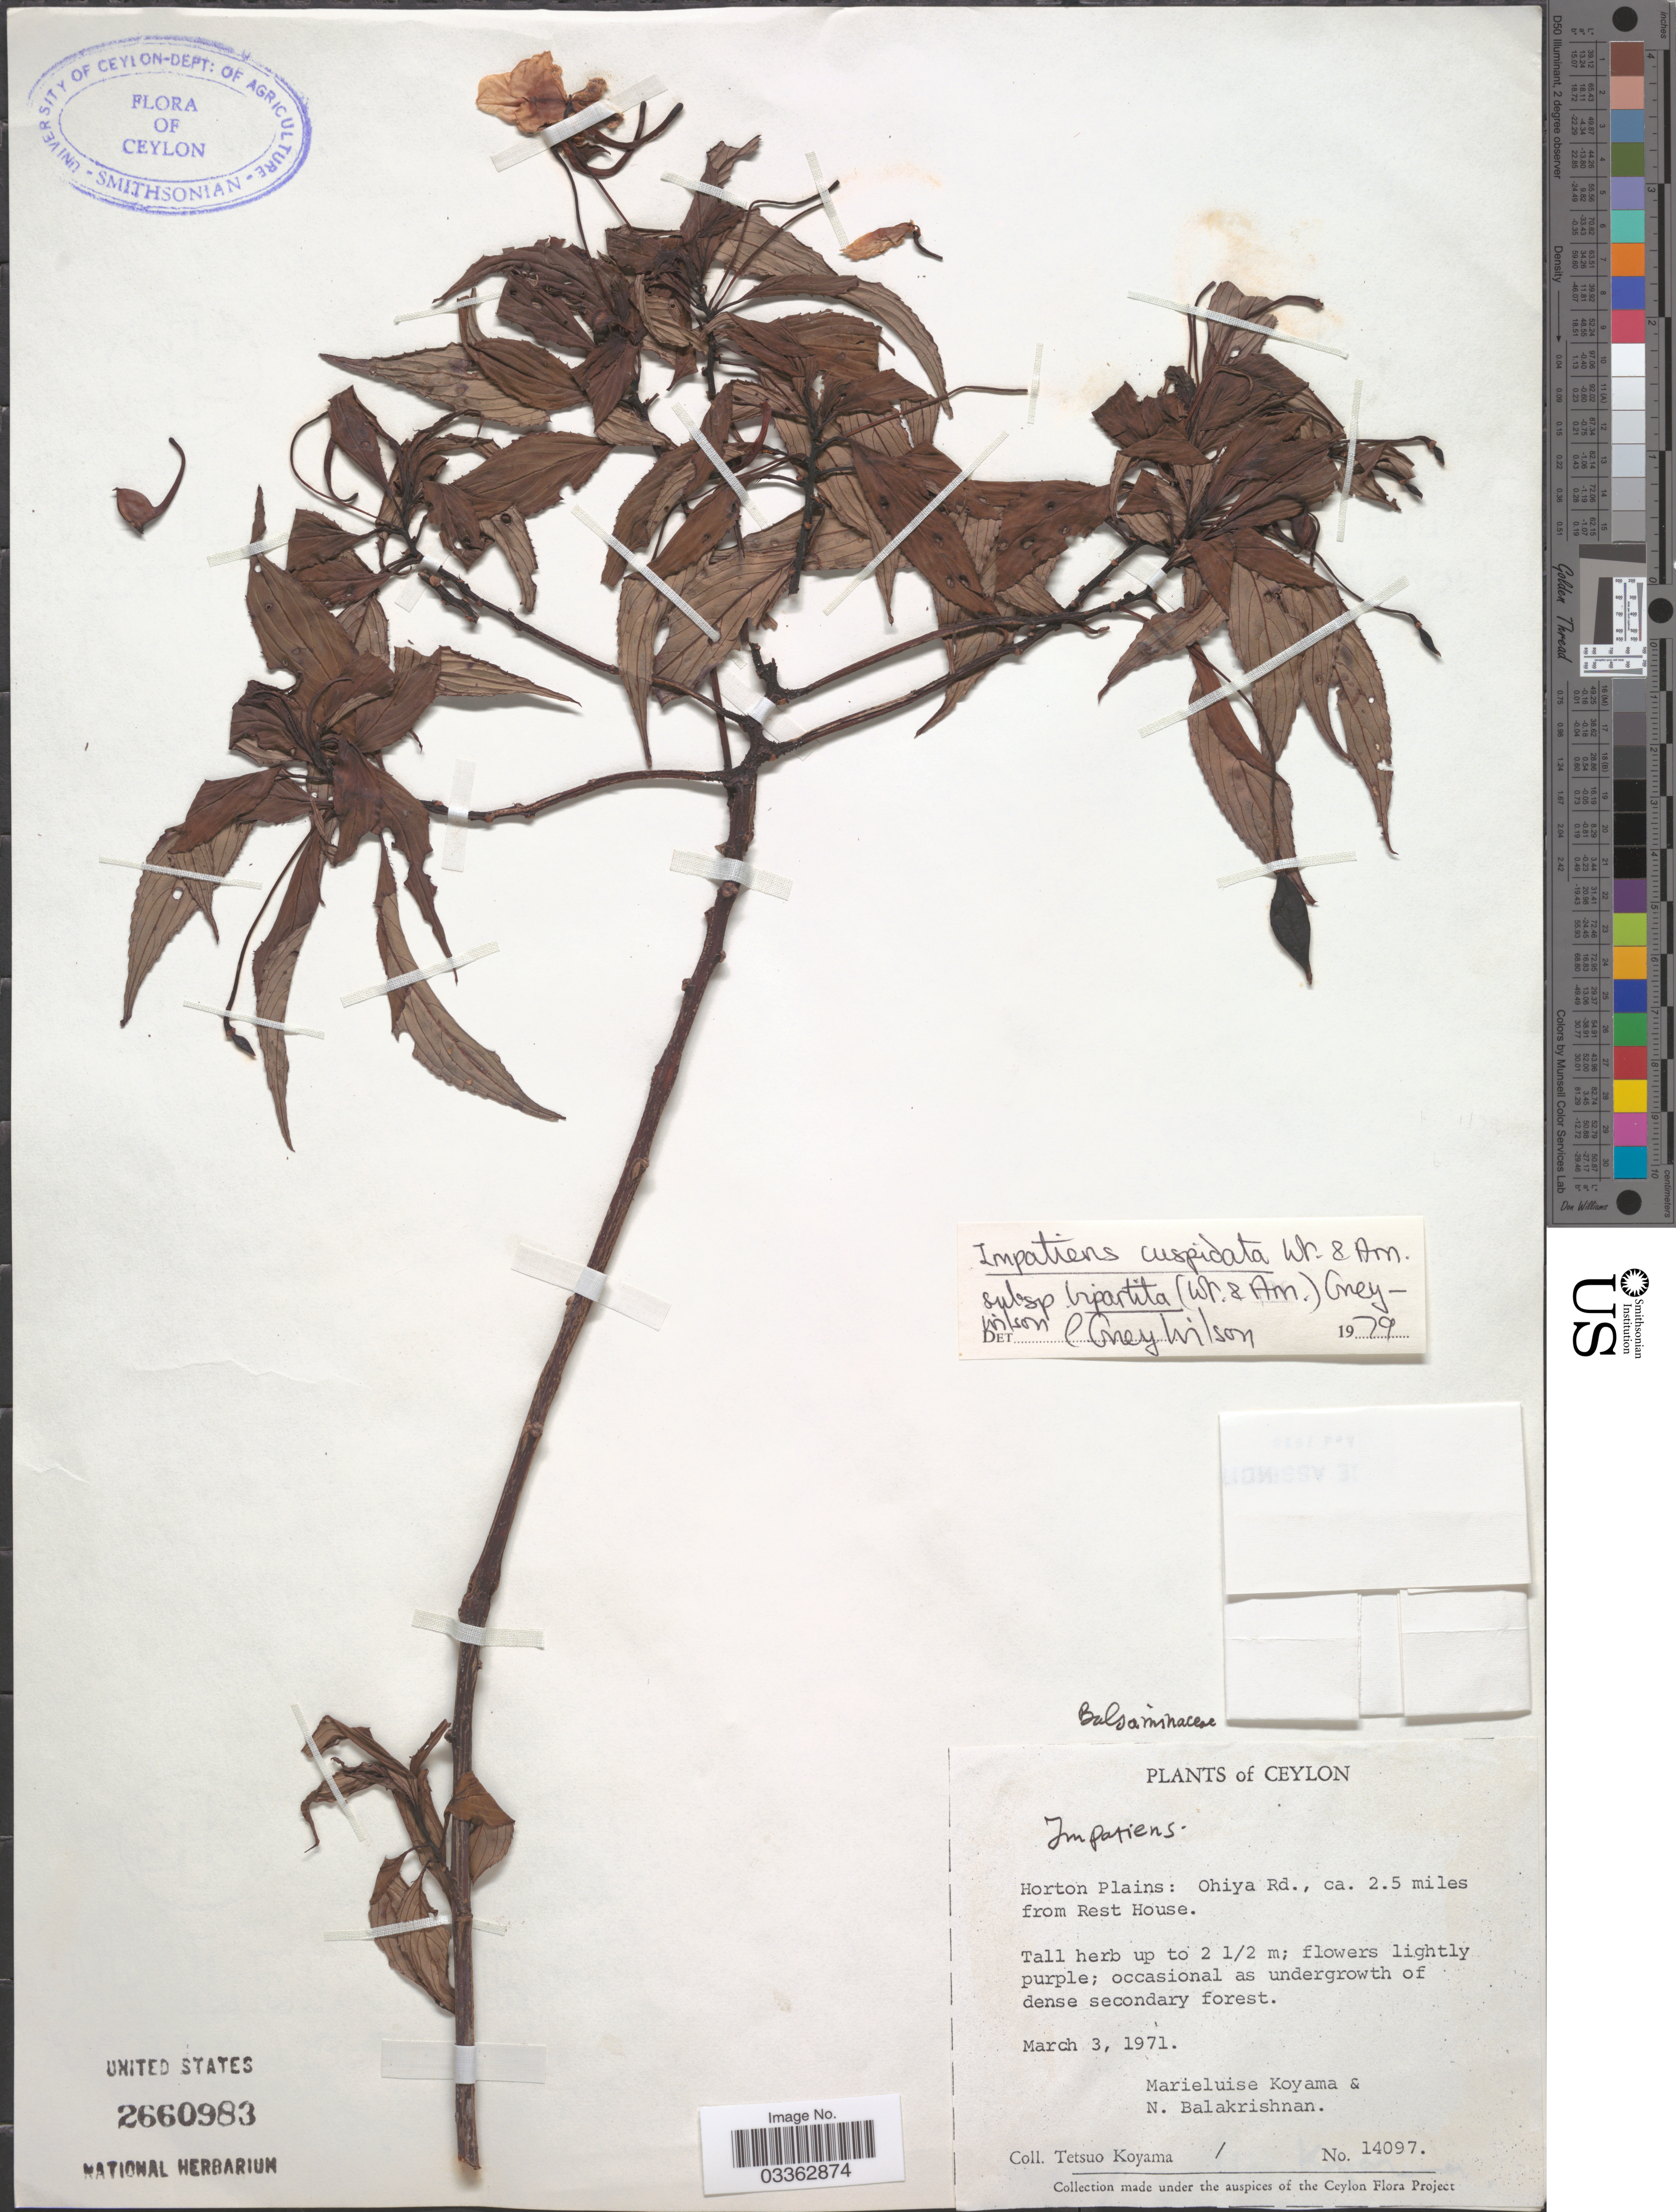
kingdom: Plantae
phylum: Tracheophyta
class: Magnoliopsida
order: Ericales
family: Balsaminaceae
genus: Impatiens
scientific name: Impatiens cuspidata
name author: Wight & Arn.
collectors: T. Koyama, M. Koyama & N. Balakrishnan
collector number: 14097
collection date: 1971-03-03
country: Sri Lanka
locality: Ceylon. Horton Plains: Ohiya Rd., ca. 2.5 miles from Rest House.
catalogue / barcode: US 2660983